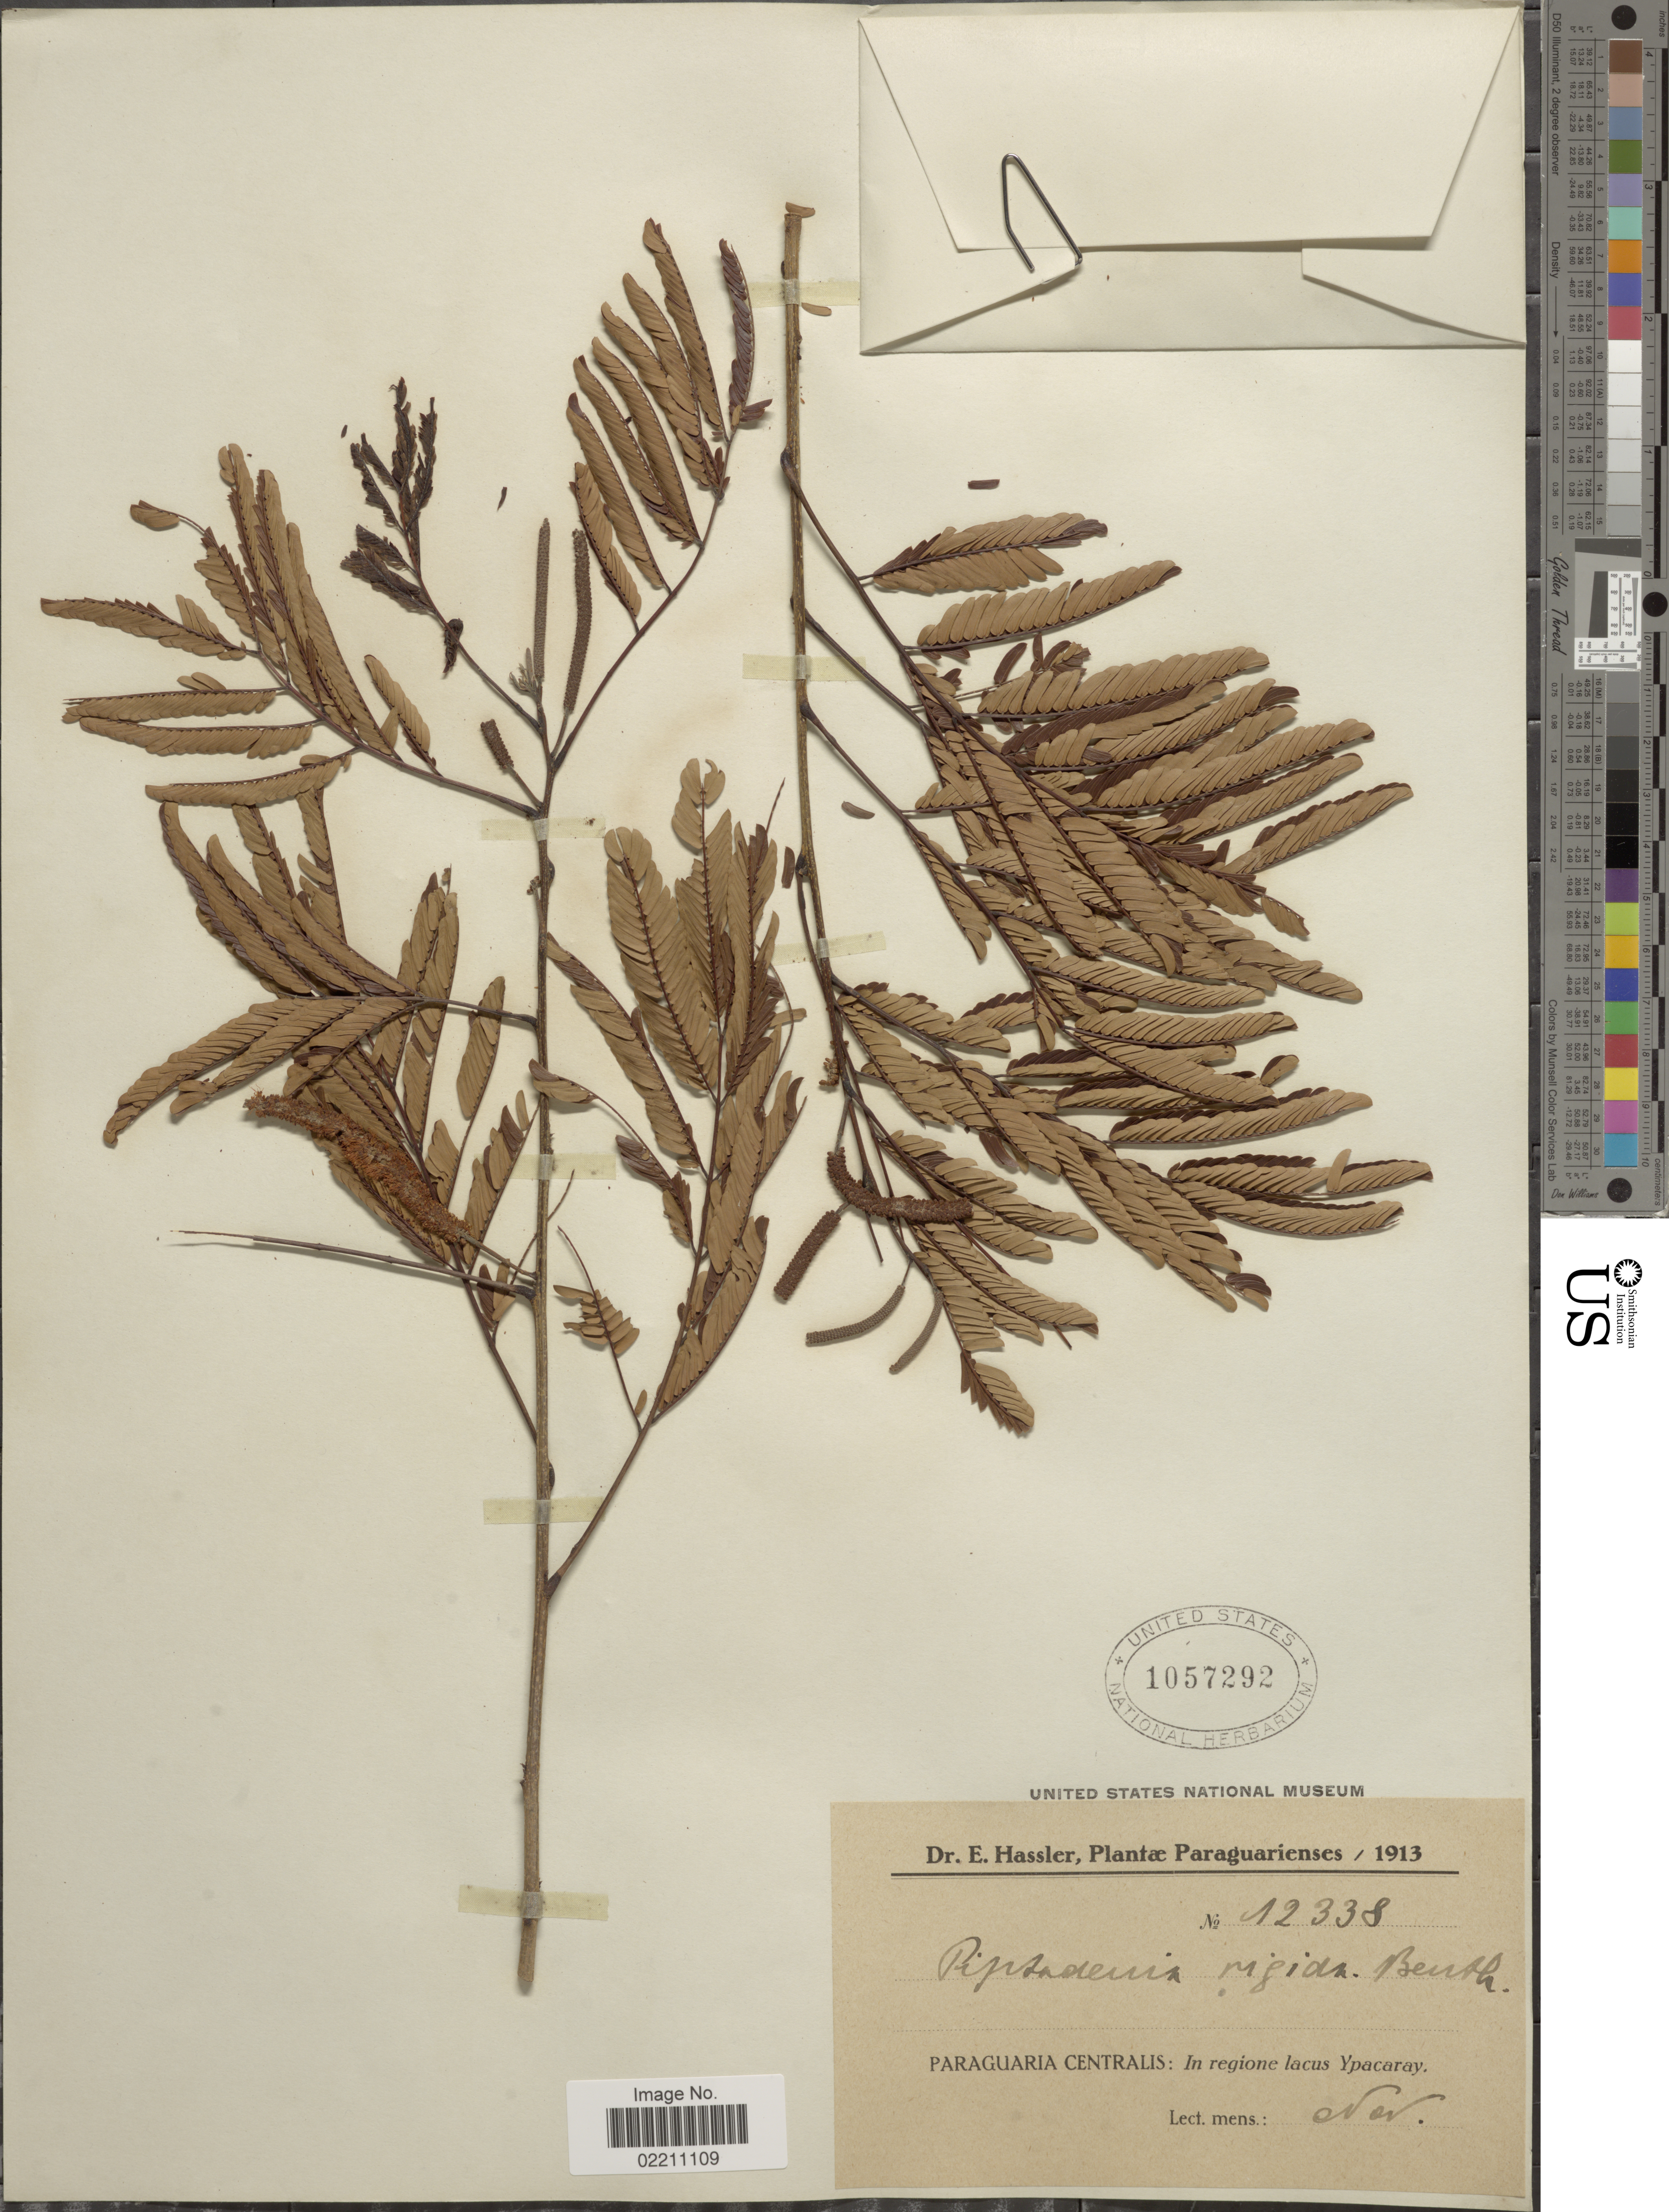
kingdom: Plantae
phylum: Tracheophyta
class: Magnoliopsida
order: Fabales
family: Fabaceae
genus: Parapiptadenia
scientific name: Parapiptadenia rigida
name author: (Benth.) Brenan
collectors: E. Hassler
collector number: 12338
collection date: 1913-11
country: Paraguay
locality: Paraguaria Centralis: in regione lacus Ypacaray.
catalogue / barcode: US 1057292